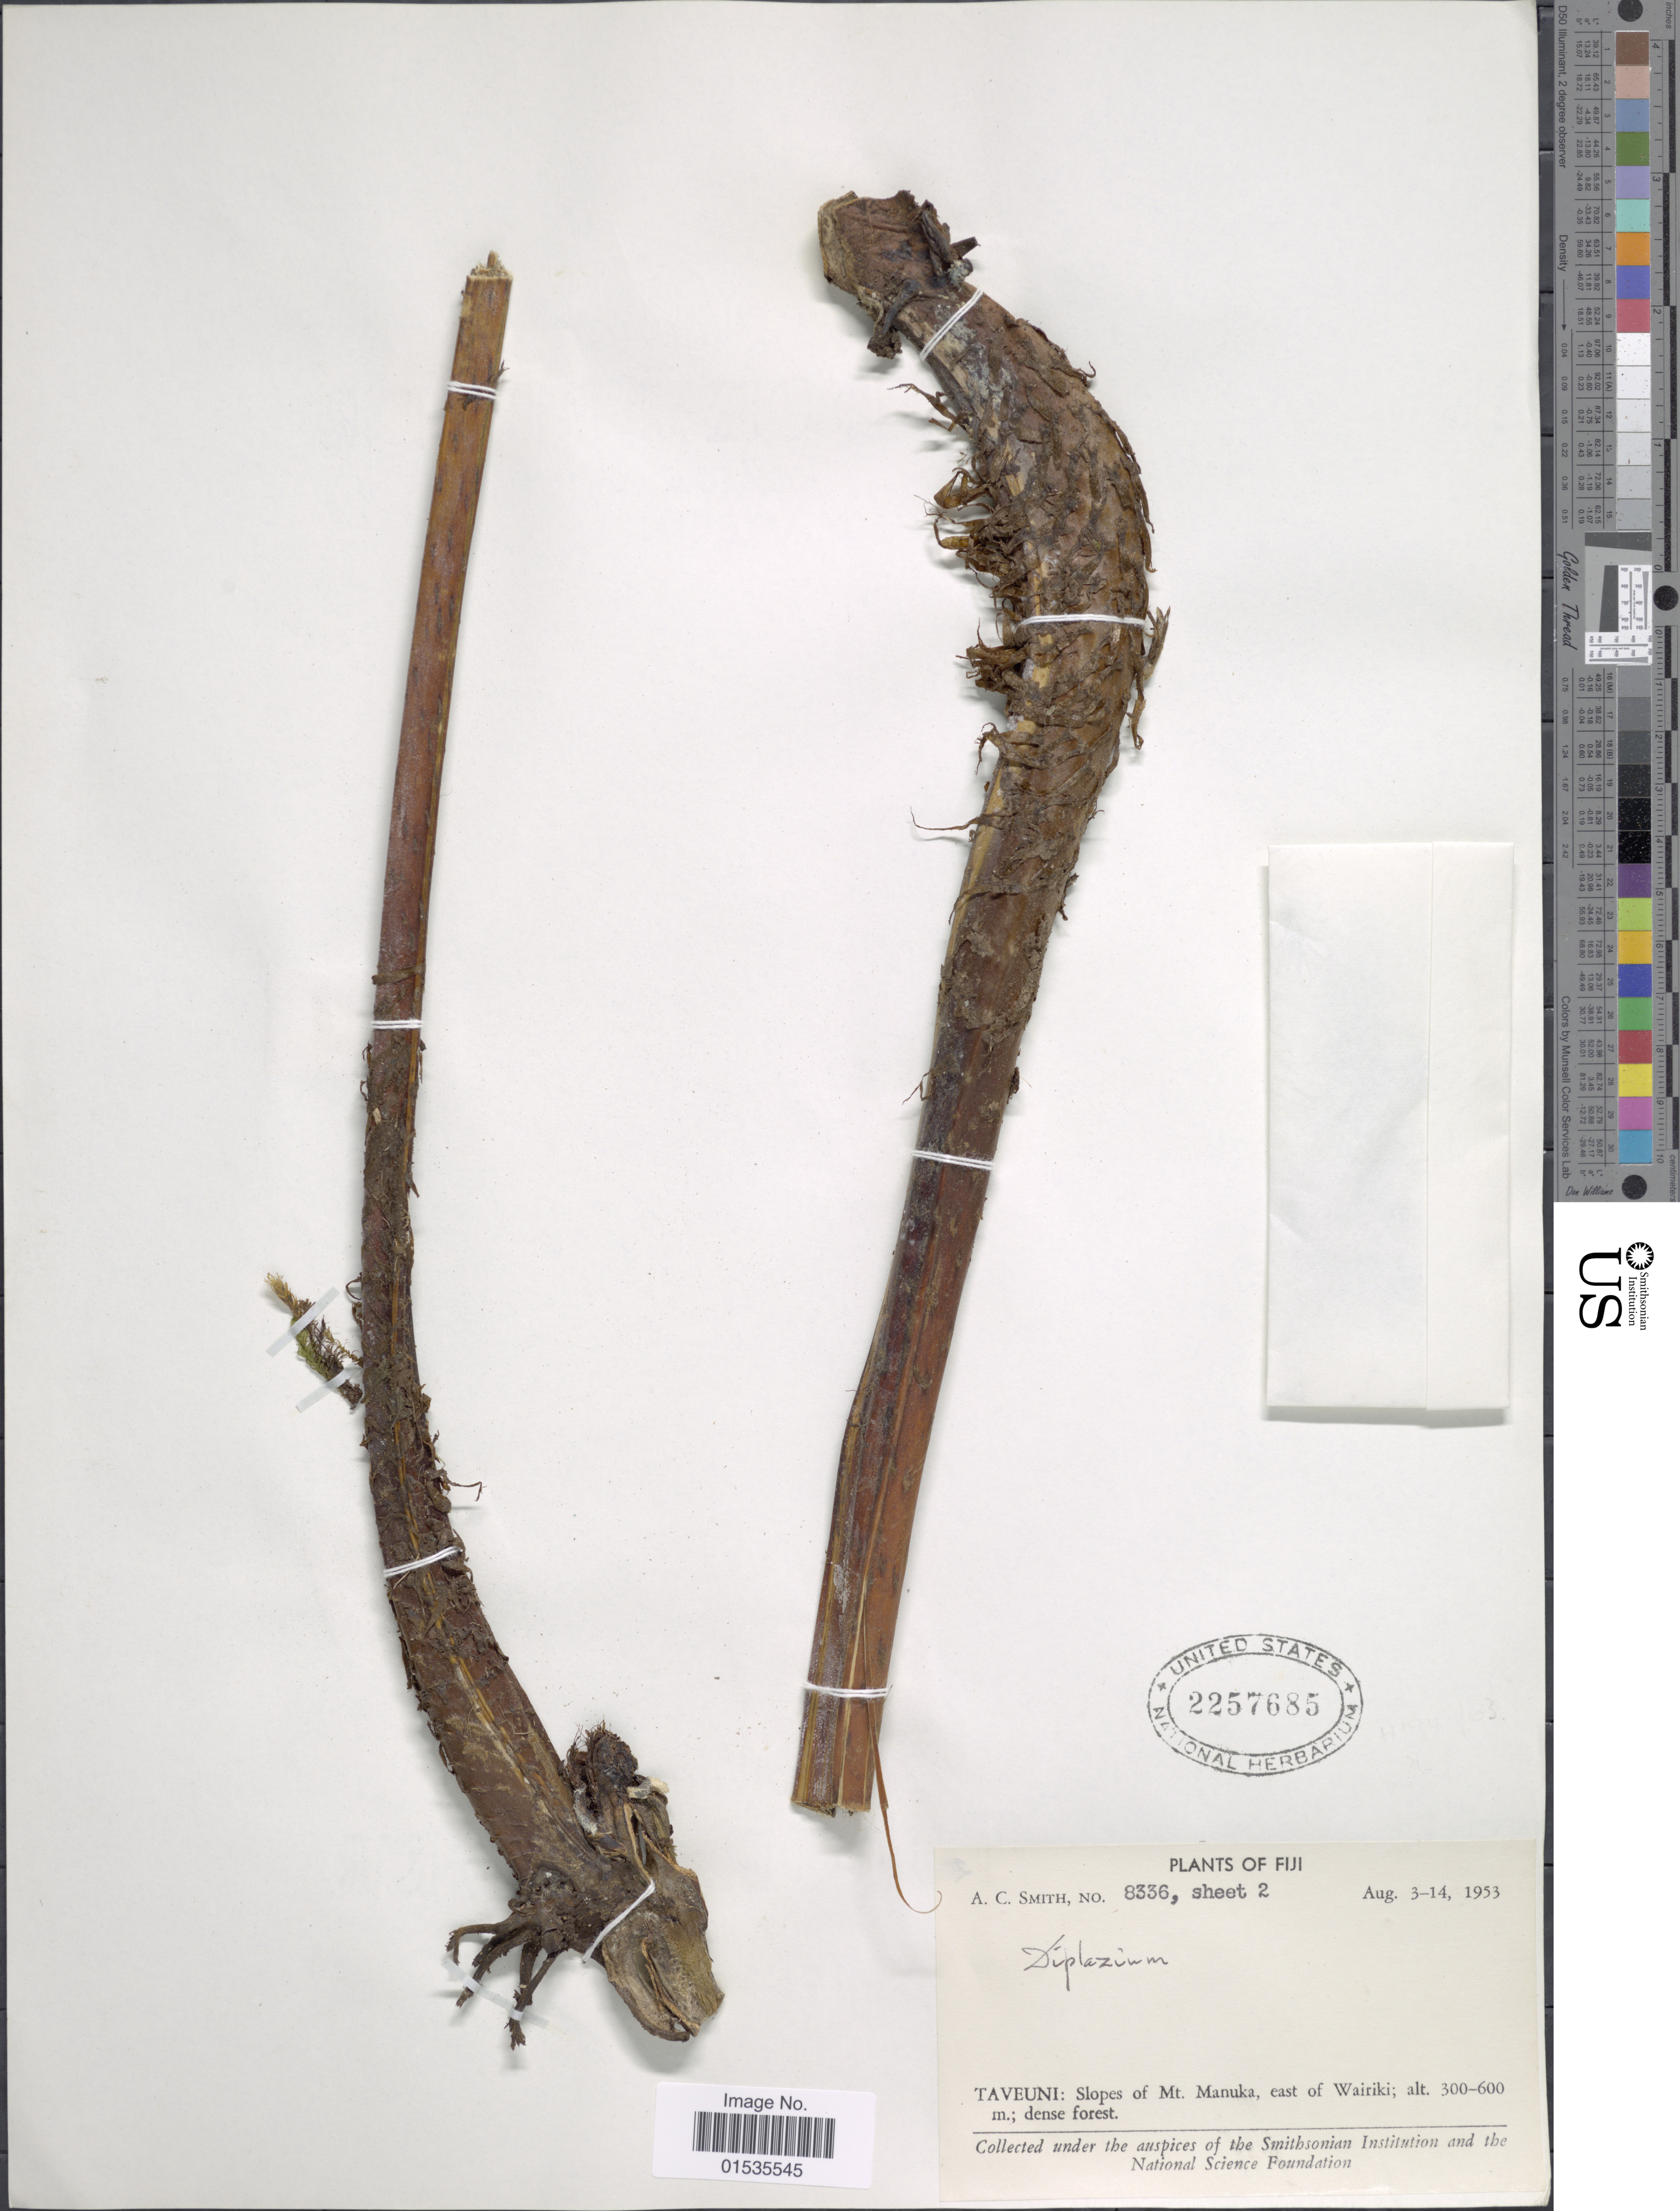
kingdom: Plantae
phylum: Tracheophyta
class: Polypodiopsida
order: Polypodiales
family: Athyriaceae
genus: Diplazium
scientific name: Diplazium sp.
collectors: A. C. Smith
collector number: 8336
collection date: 1953-08-03/1953-08-14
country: Fiji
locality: Taveuni: Slopes of Mt. manuka, east of Wairiki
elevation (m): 300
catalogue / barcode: US 2257685